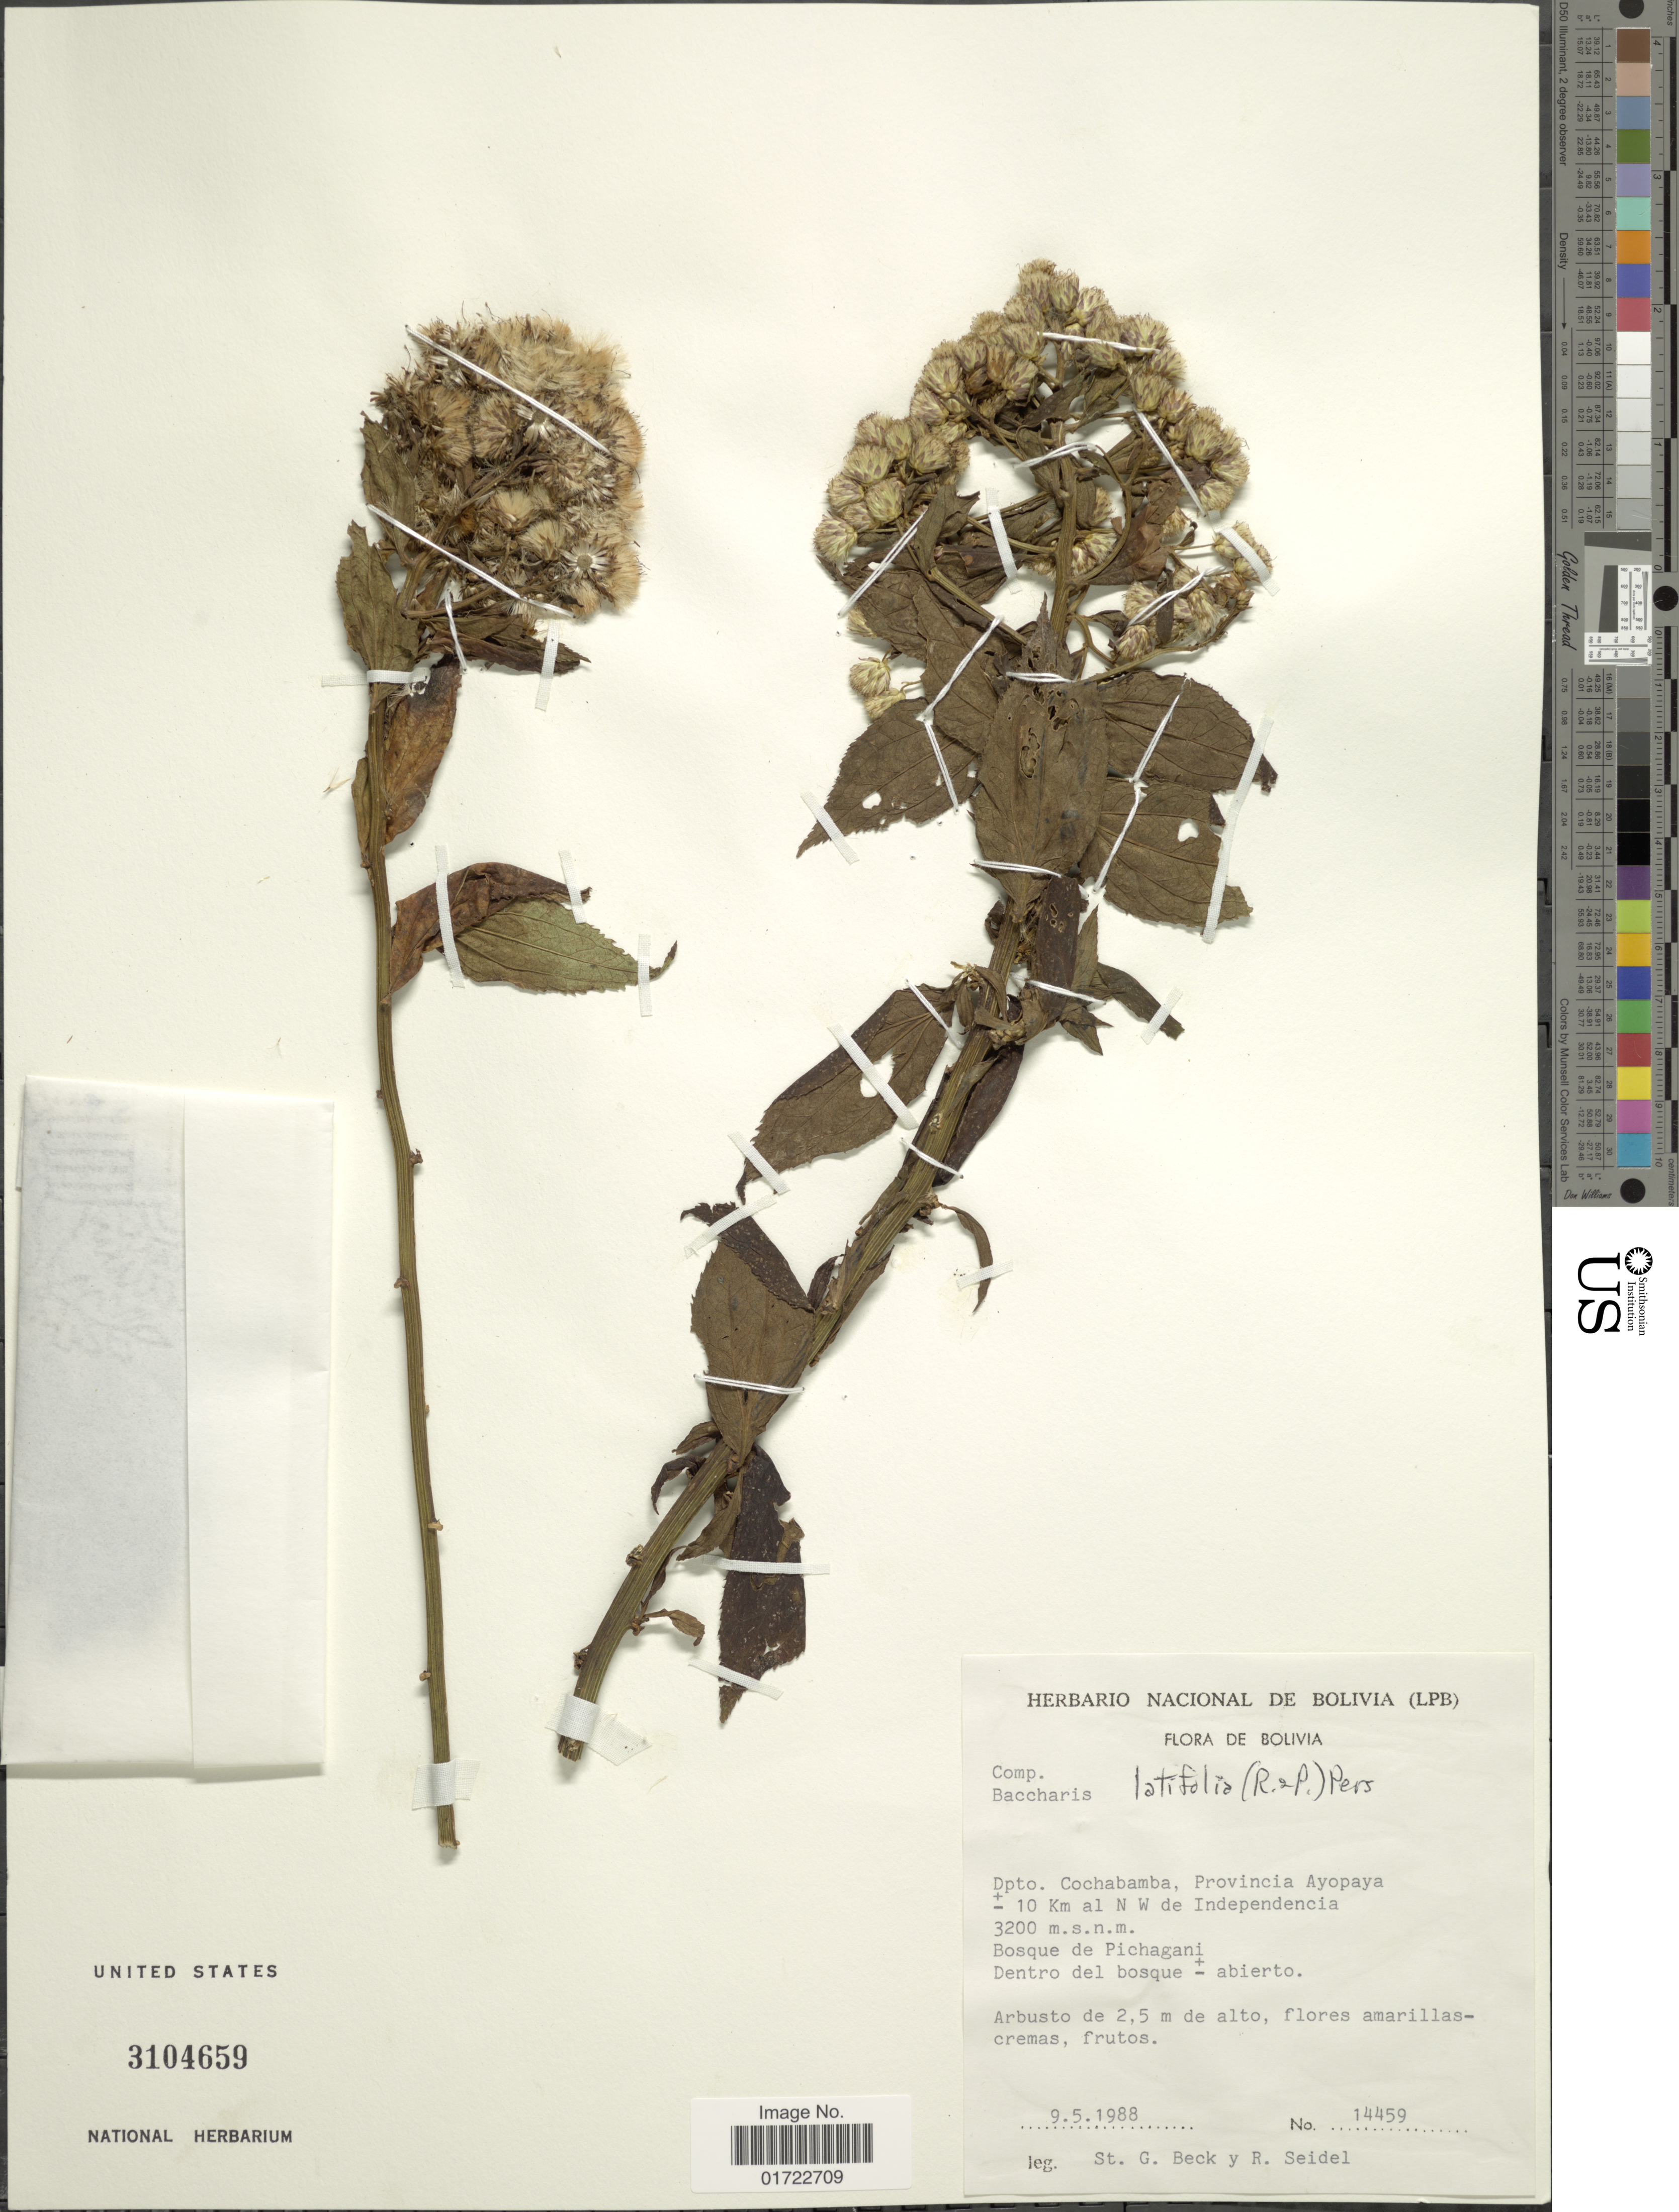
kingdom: Plantae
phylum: Tracheophyta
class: Magnoliopsida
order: Asterales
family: Asteraceae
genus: Baccharis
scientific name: Baccharis latifolia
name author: (Ruiz & Pav.) Pers.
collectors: S. G. Beck & R. Seidel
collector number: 14459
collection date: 1988-05-09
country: Bolivia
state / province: Cochabamba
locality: Dpto. Cochabamba, Provincia Ayopaya ±10 KM al N W de Independencia. Bosque de Pichagani.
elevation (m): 3200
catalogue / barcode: US 3104659